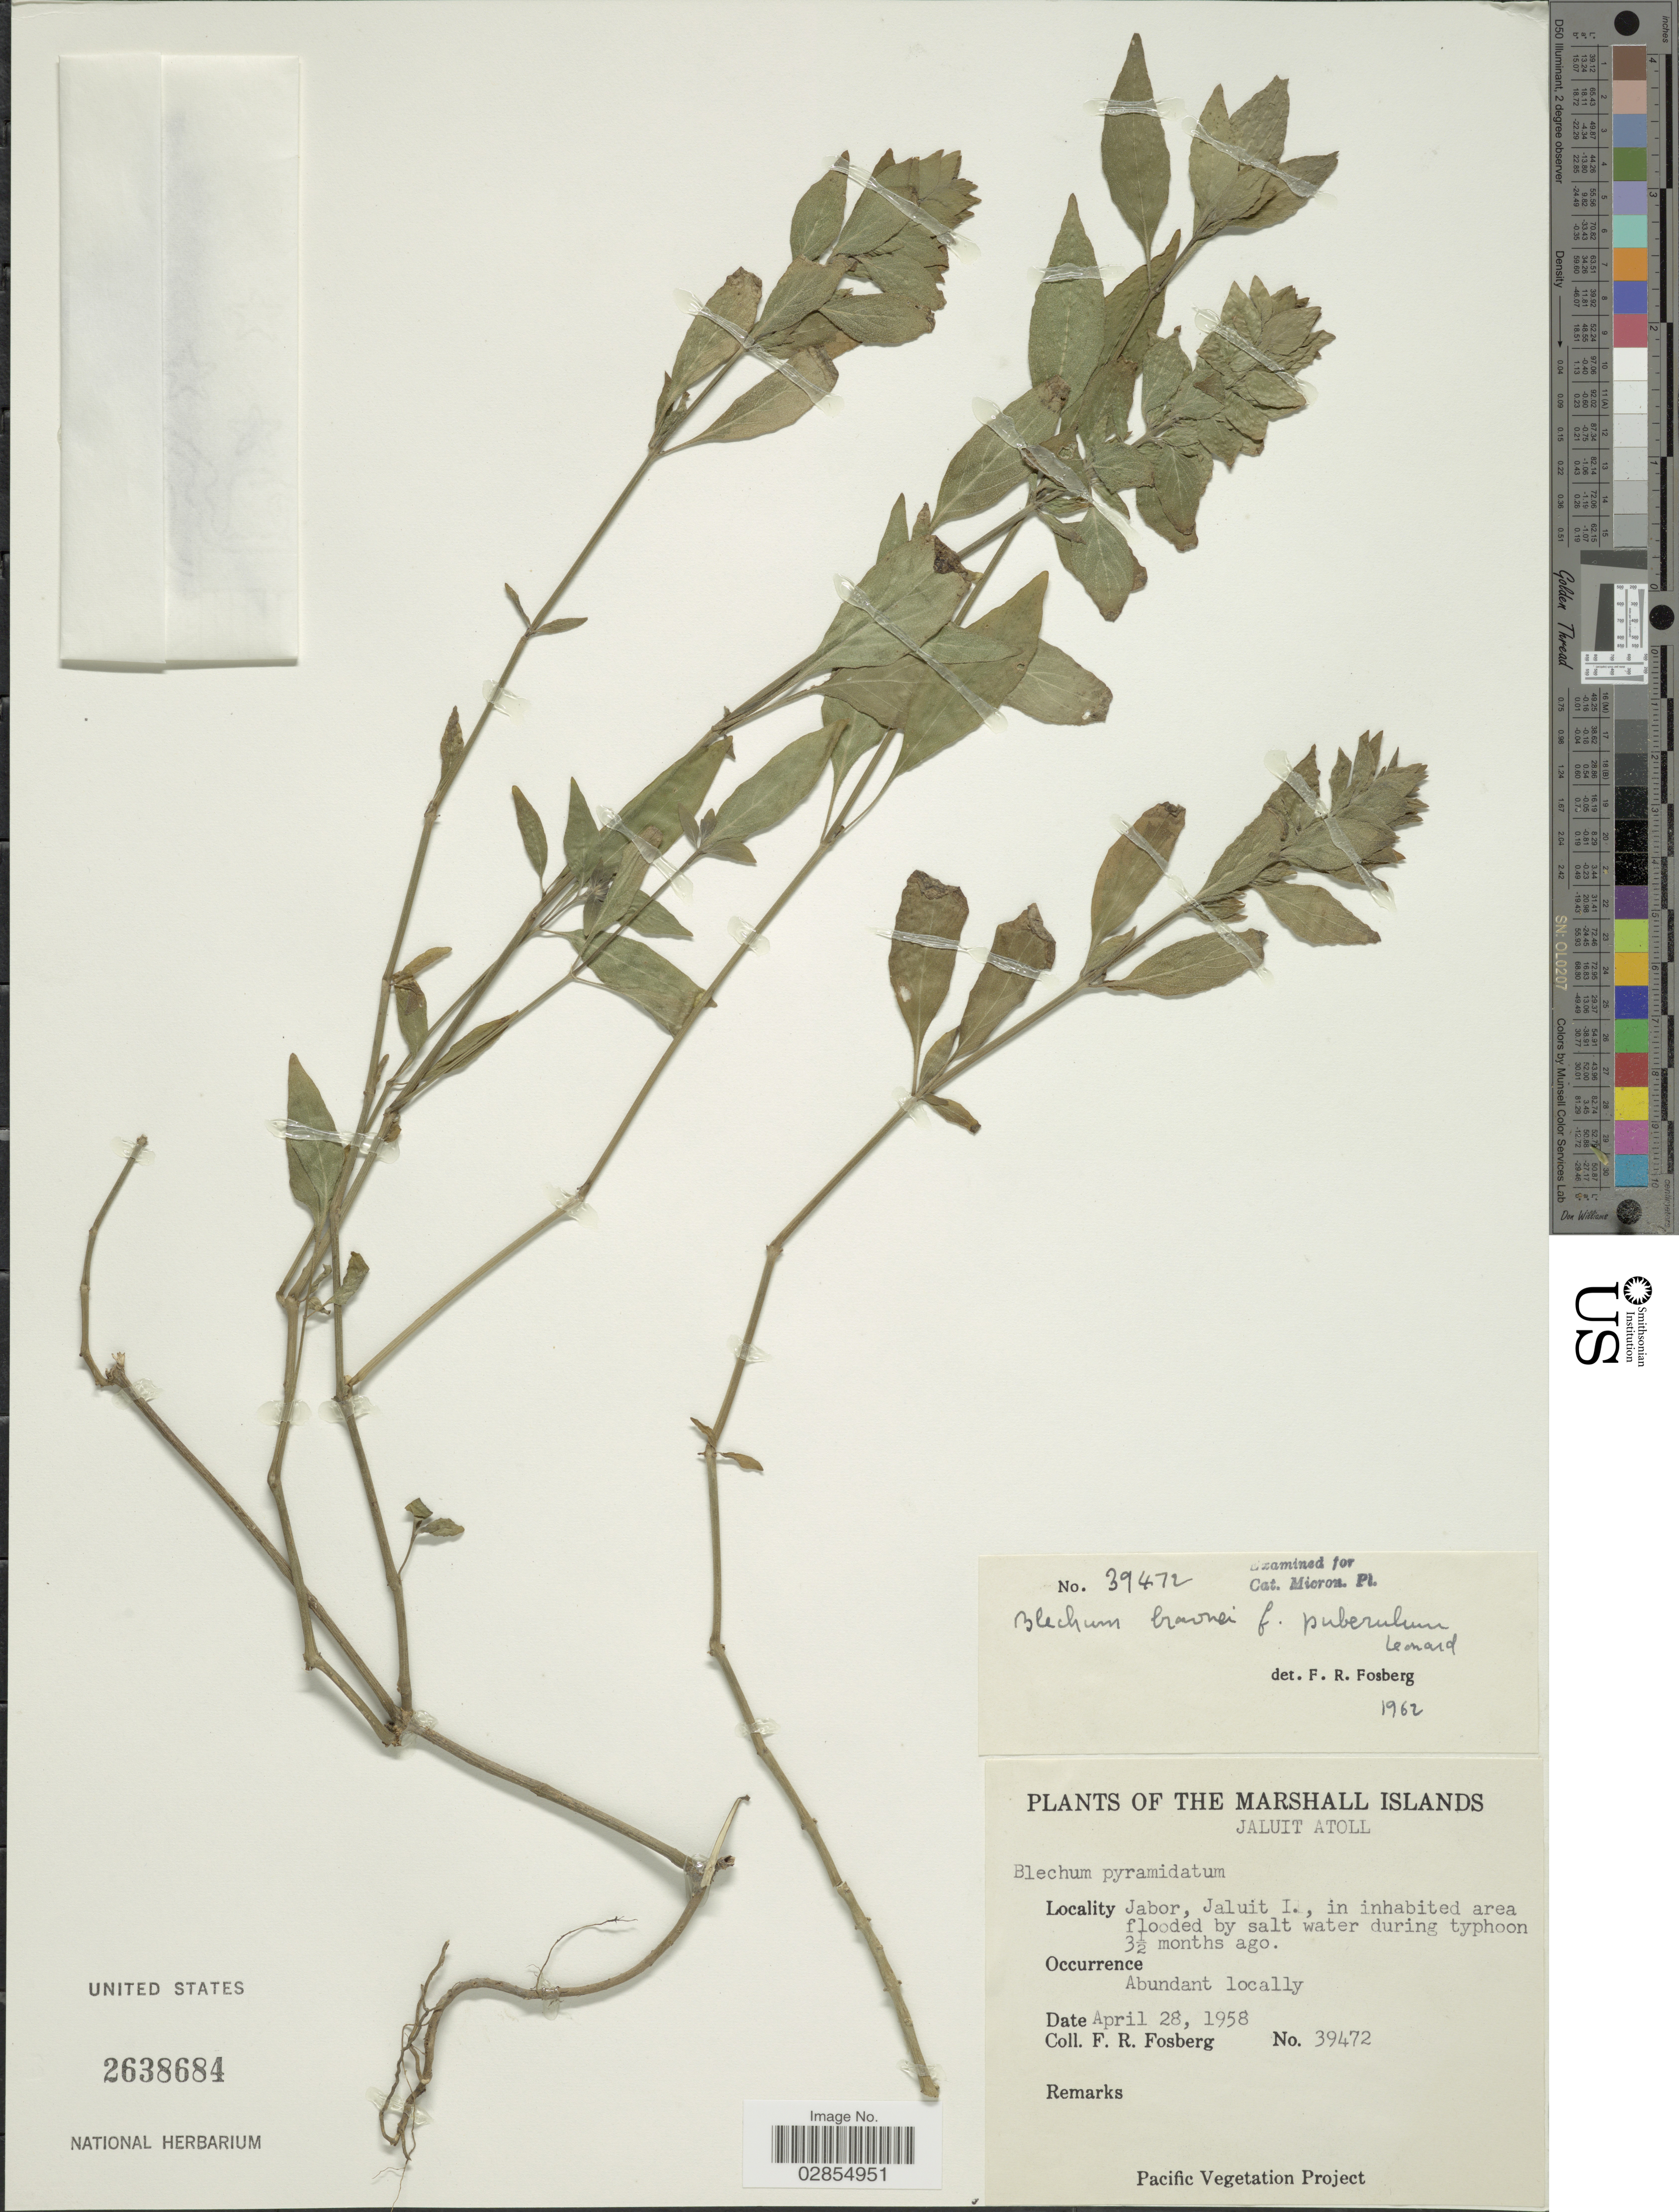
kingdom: Plantae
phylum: Tracheophyta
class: Magnoliopsida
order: Lamiales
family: Acanthaceae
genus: Blechum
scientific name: Blechum pyramidatum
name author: (Lam.) Urb.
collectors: F. R. Fosberg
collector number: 39472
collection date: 1958-04-28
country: Marshall Islands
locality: Marshall Islands, Jaluit Atoll, Jabor, Jaluit I.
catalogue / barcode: US 2638684